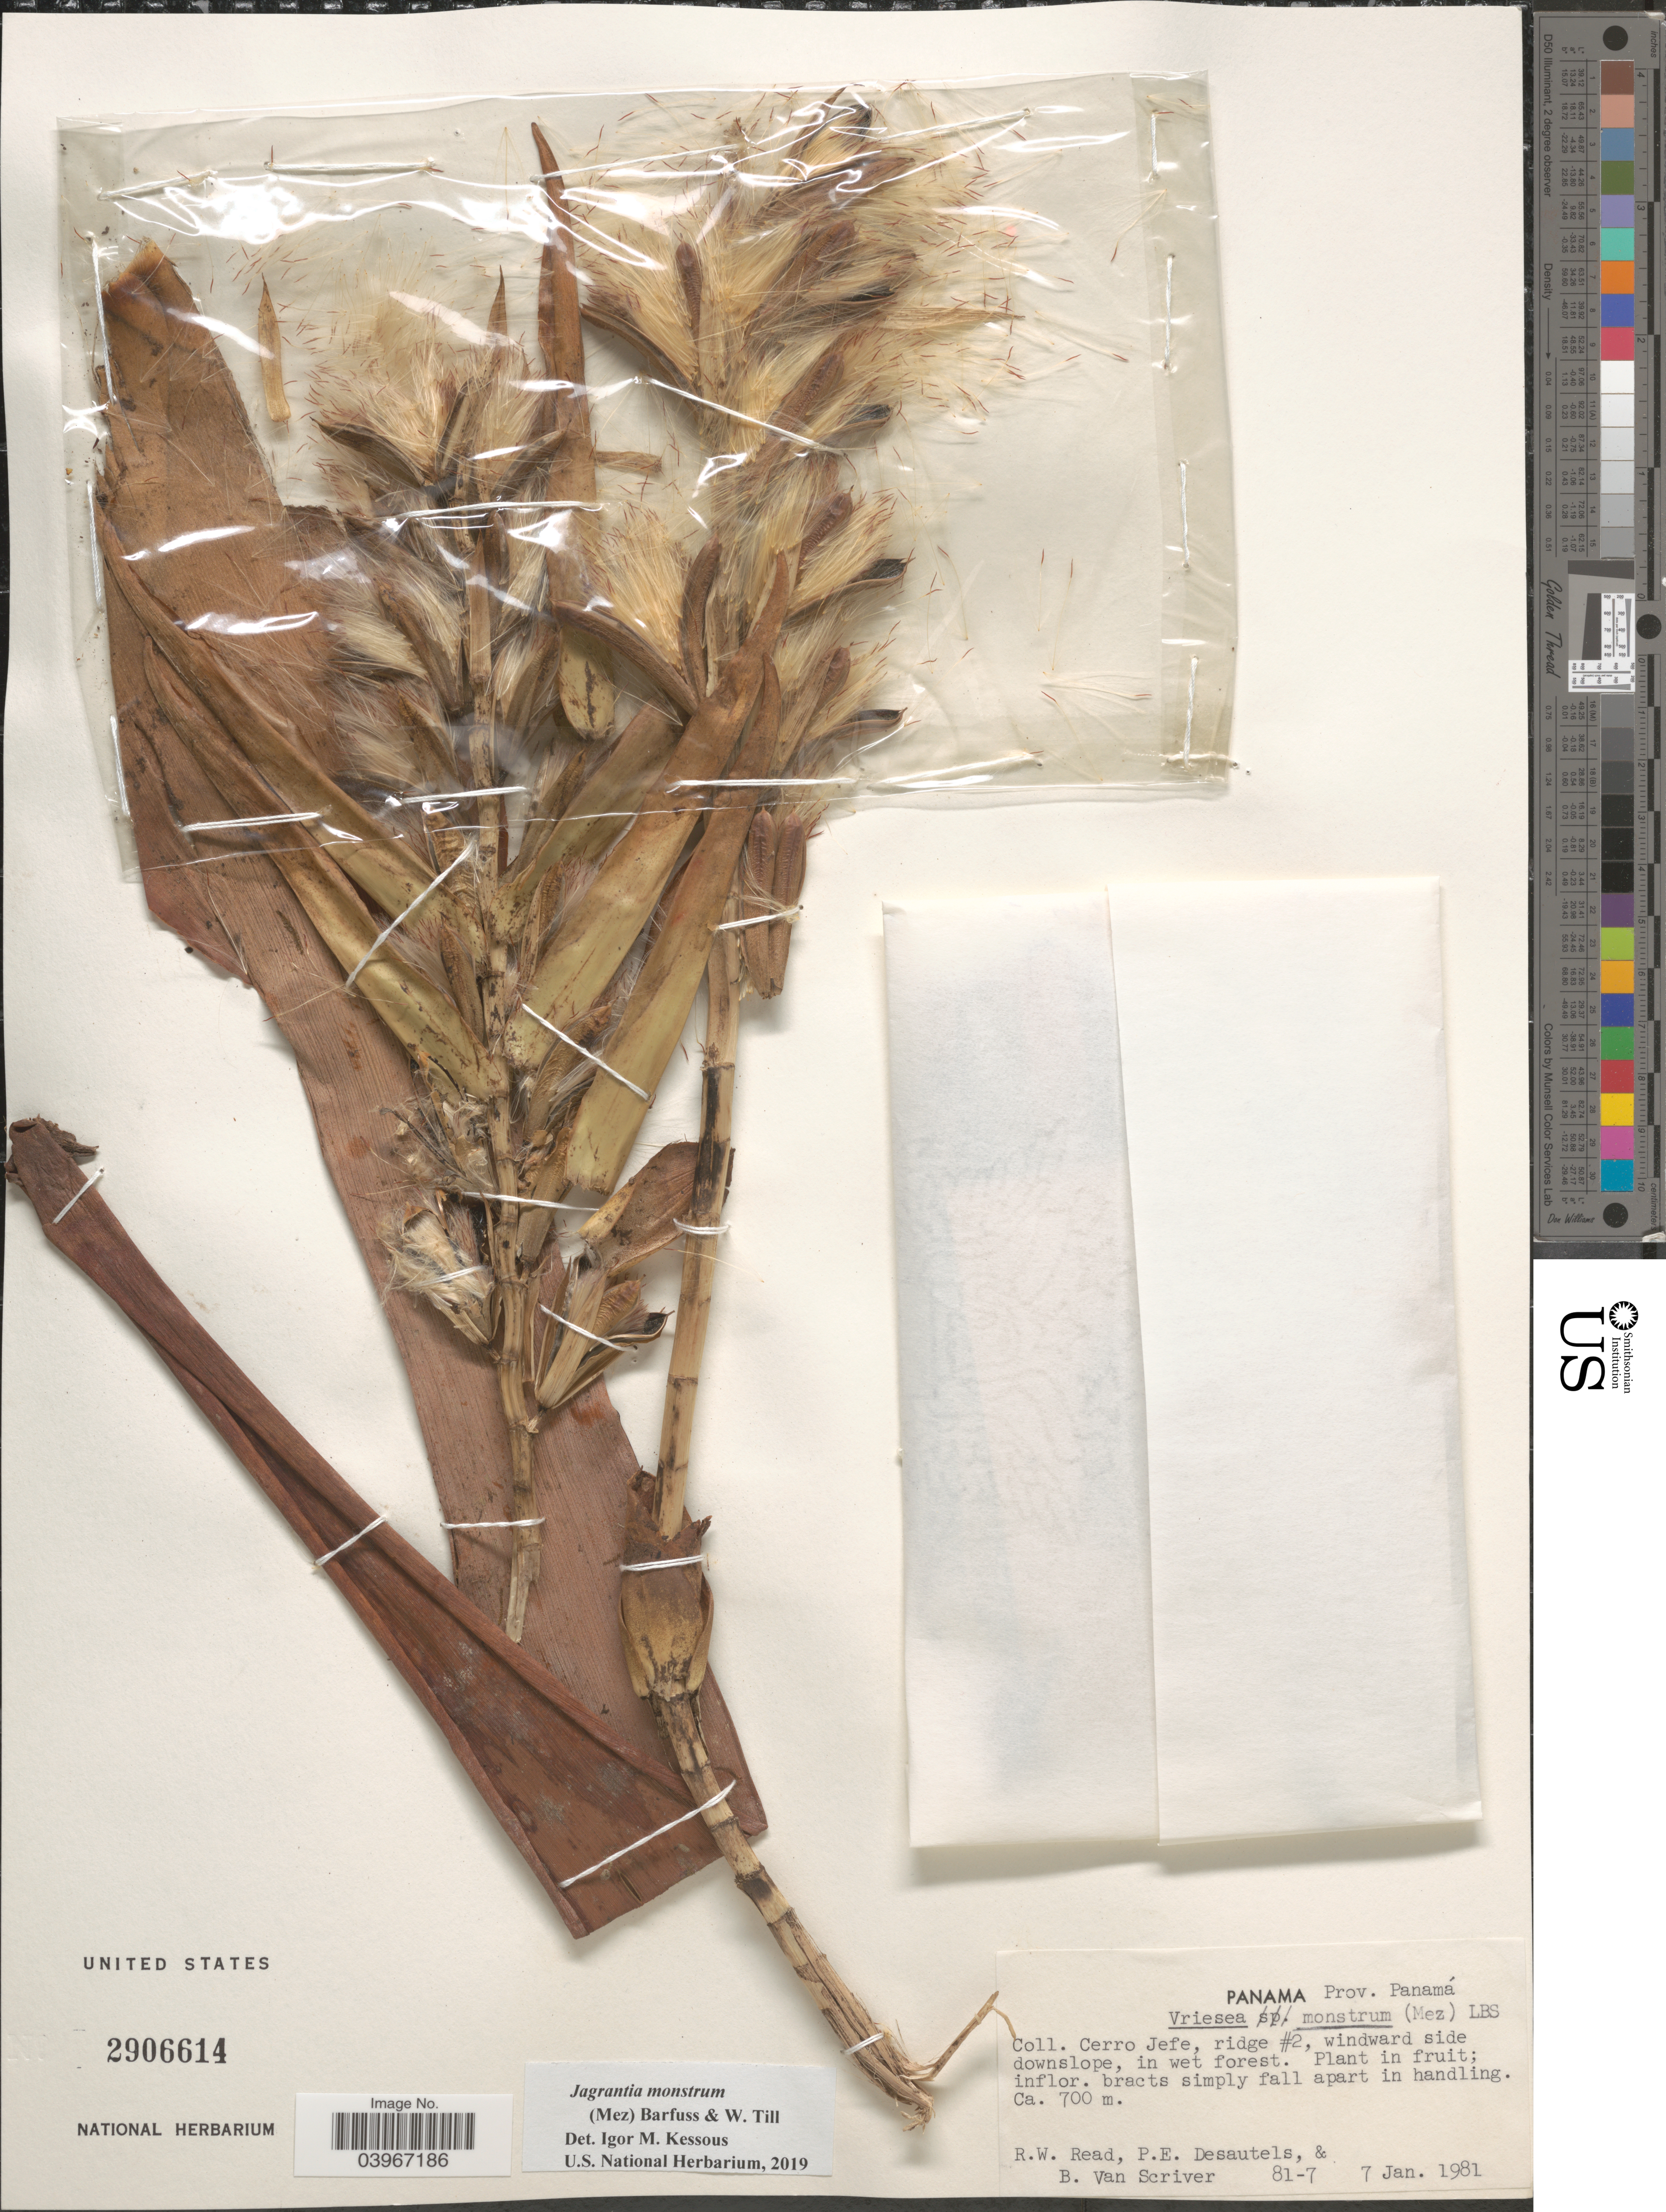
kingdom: Plantae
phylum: Tracheophyta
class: Liliopsida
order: Poales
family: Bromeliaceae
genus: Jagrantia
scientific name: Jagrantia monstrum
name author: (Mez) Barfuss & W. Till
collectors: R. W. Read, P. Desautels & B. Van Scriver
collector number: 81-7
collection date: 1981-01-07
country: Panama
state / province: Panamá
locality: Cerro Jefe, ridge #2, windward side downslope, in wet forest.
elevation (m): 700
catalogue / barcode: US 2906614